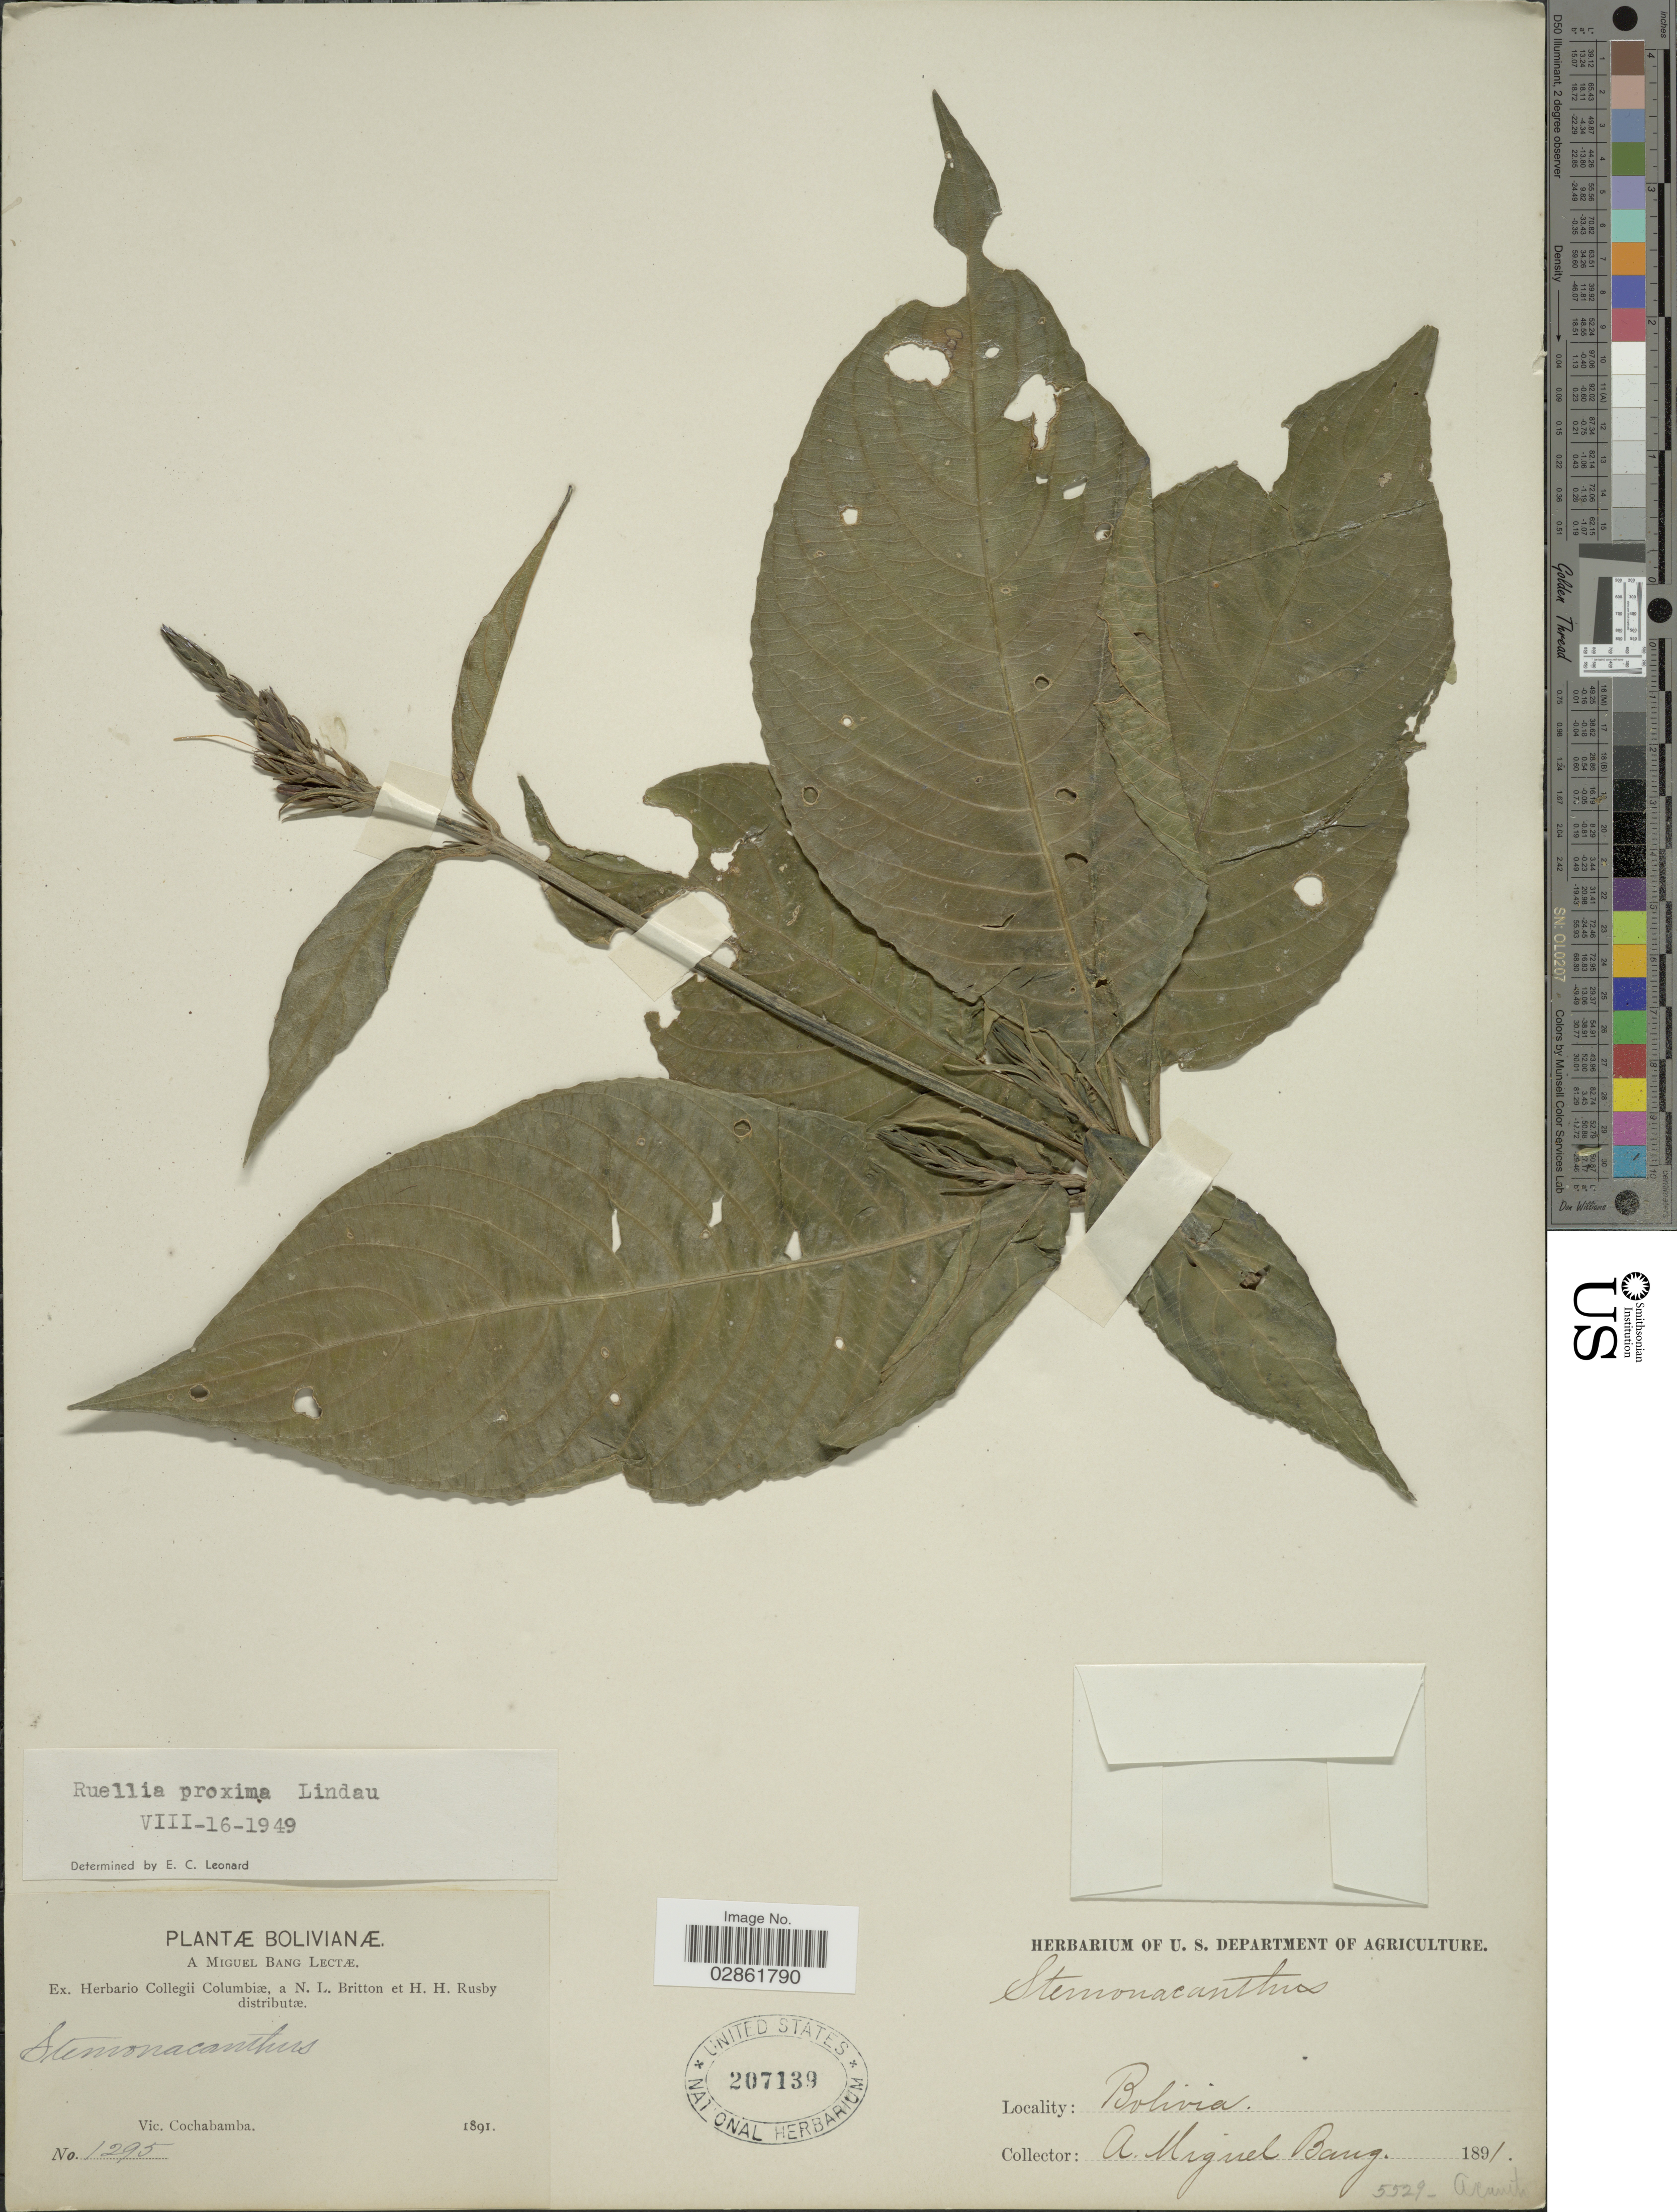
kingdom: Plantae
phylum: Tracheophyta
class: Magnoliopsida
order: Lamiales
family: Acanthaceae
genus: Ruellia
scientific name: Ruellia proxima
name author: Lindau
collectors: M. Bang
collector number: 1295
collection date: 1891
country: Bolivia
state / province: Cochabamba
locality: Vic. Cochabamba.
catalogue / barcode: US 207139